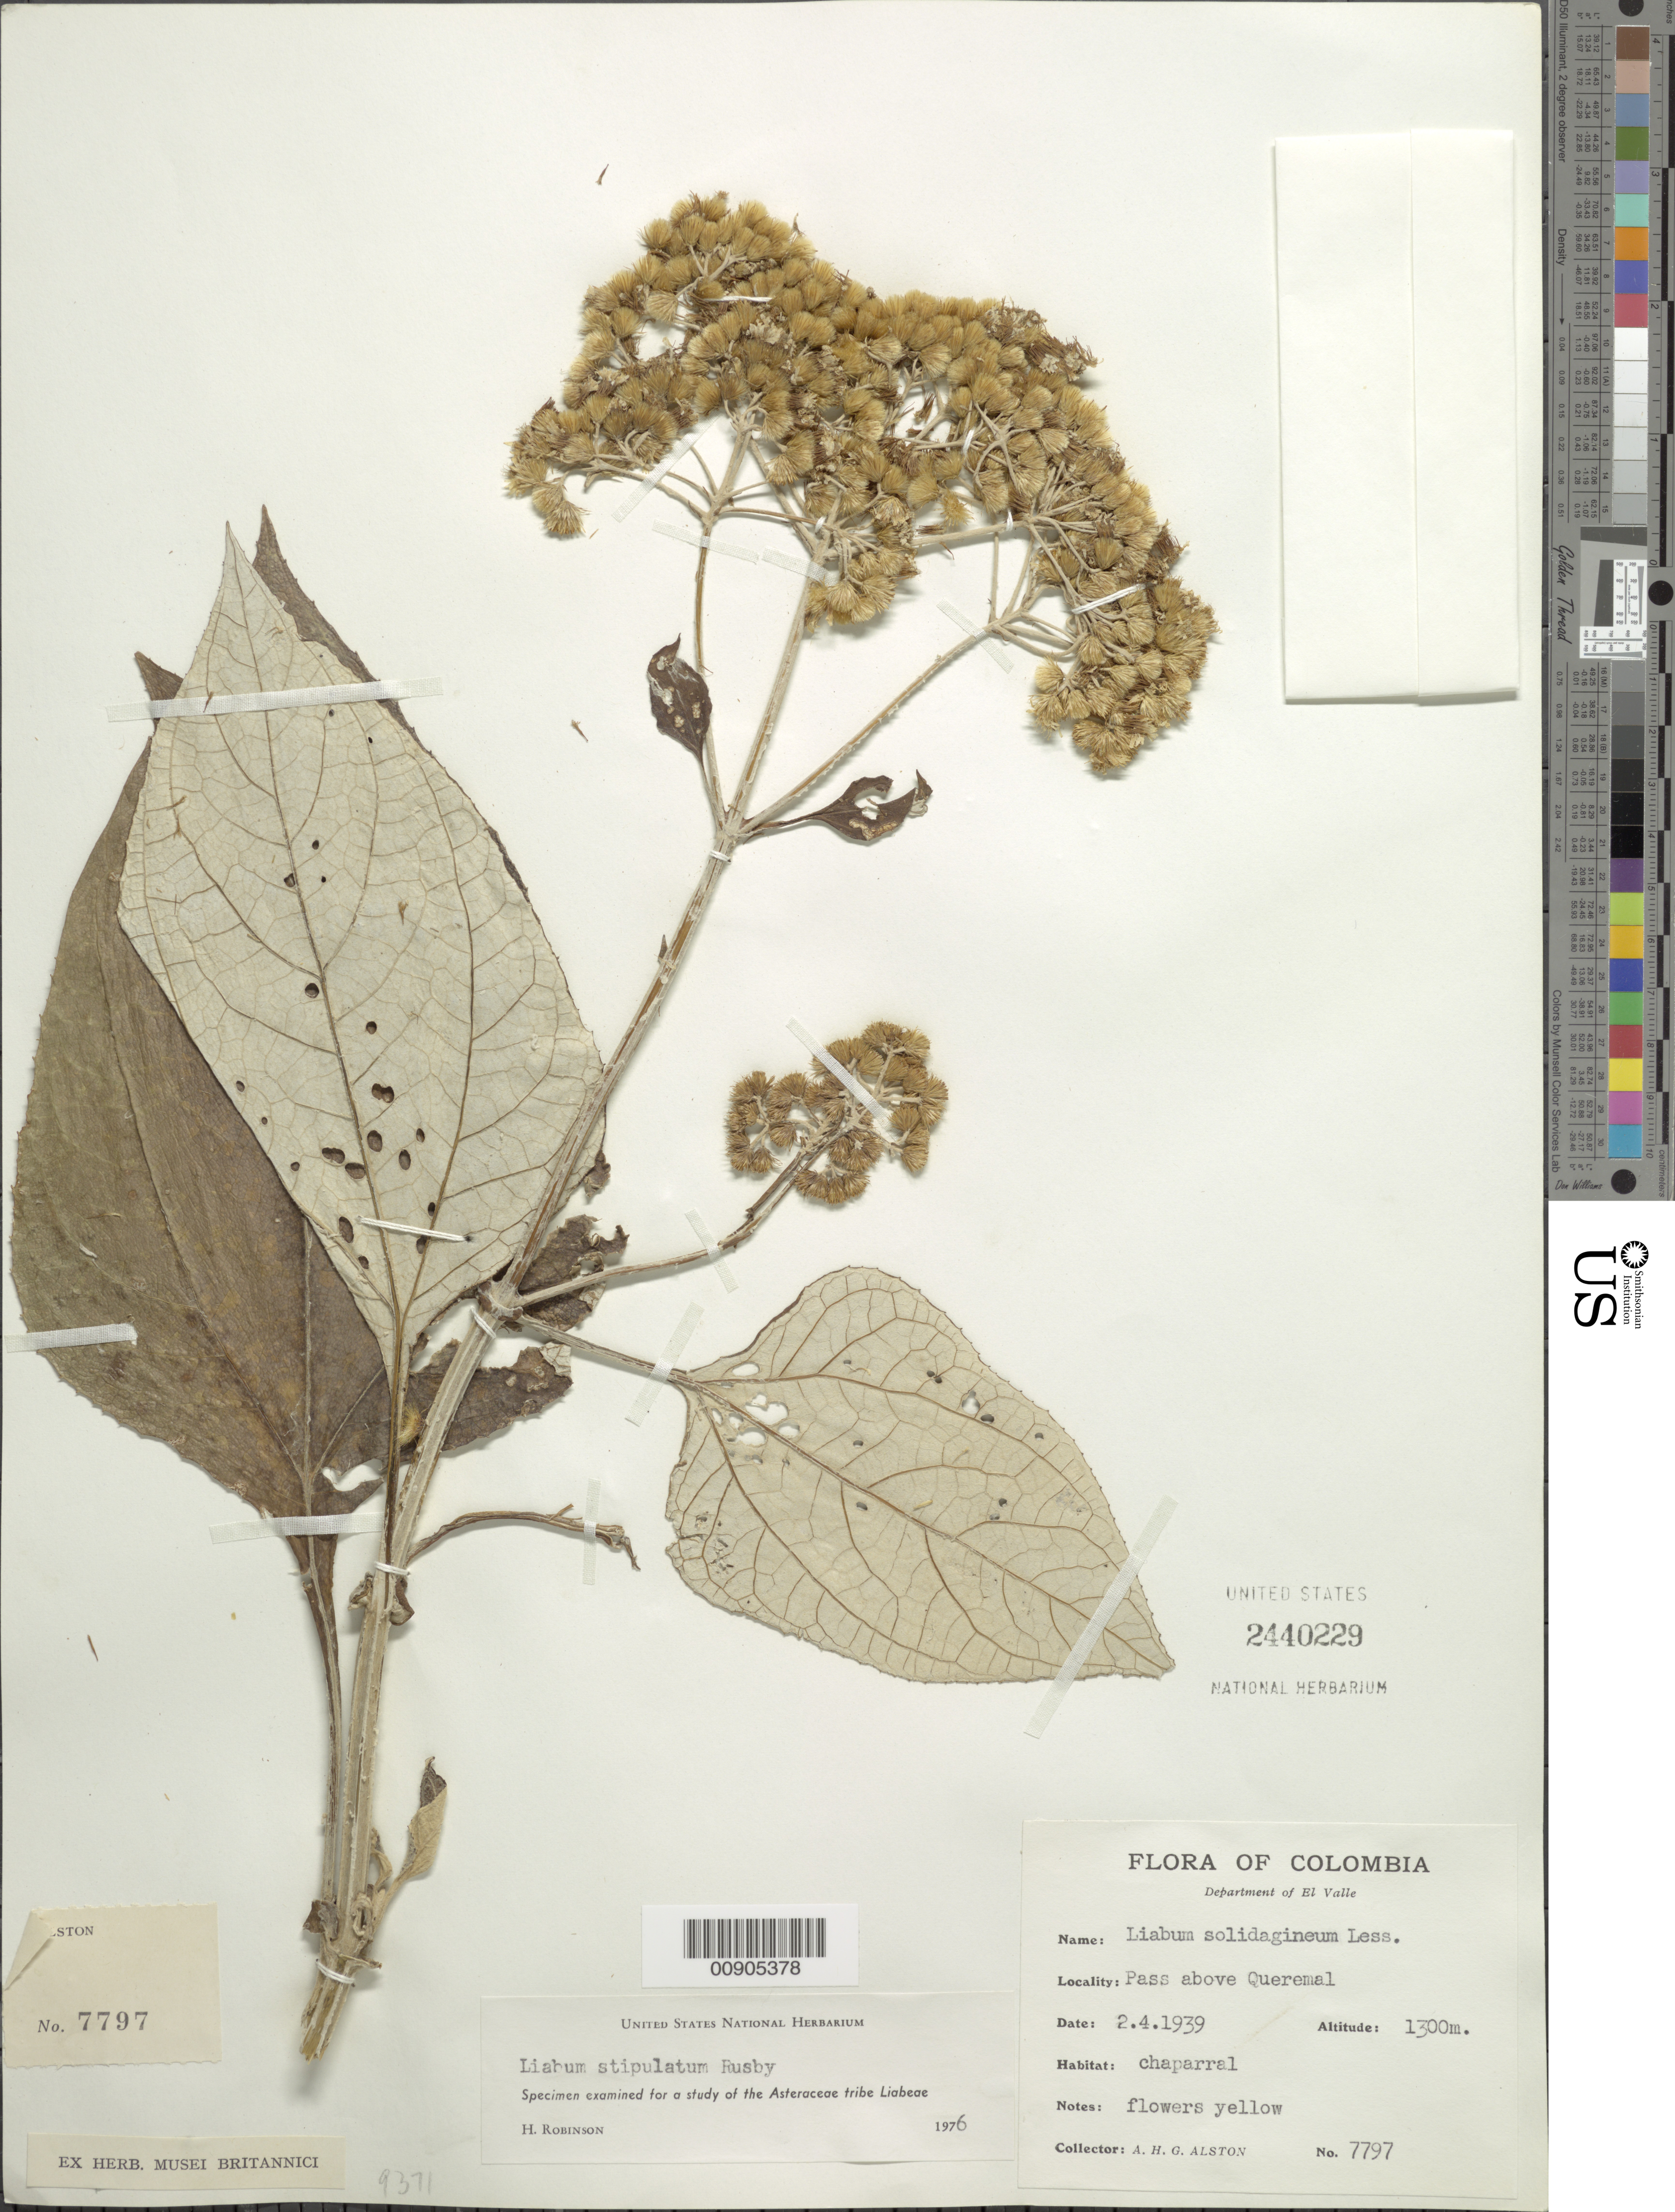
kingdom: Plantae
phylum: Tracheophyta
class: Magnoliopsida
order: Asterales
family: Asteraceae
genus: Liabum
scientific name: Liabum stipulatum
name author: Rusby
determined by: Robinson, Harold E., (US)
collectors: A. H. Alston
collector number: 7797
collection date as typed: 2-Apr-39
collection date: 1939-04-02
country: Colombia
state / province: Valle del Cauca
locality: Queremal, pass above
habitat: Chaparral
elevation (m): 1300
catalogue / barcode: US 2440229